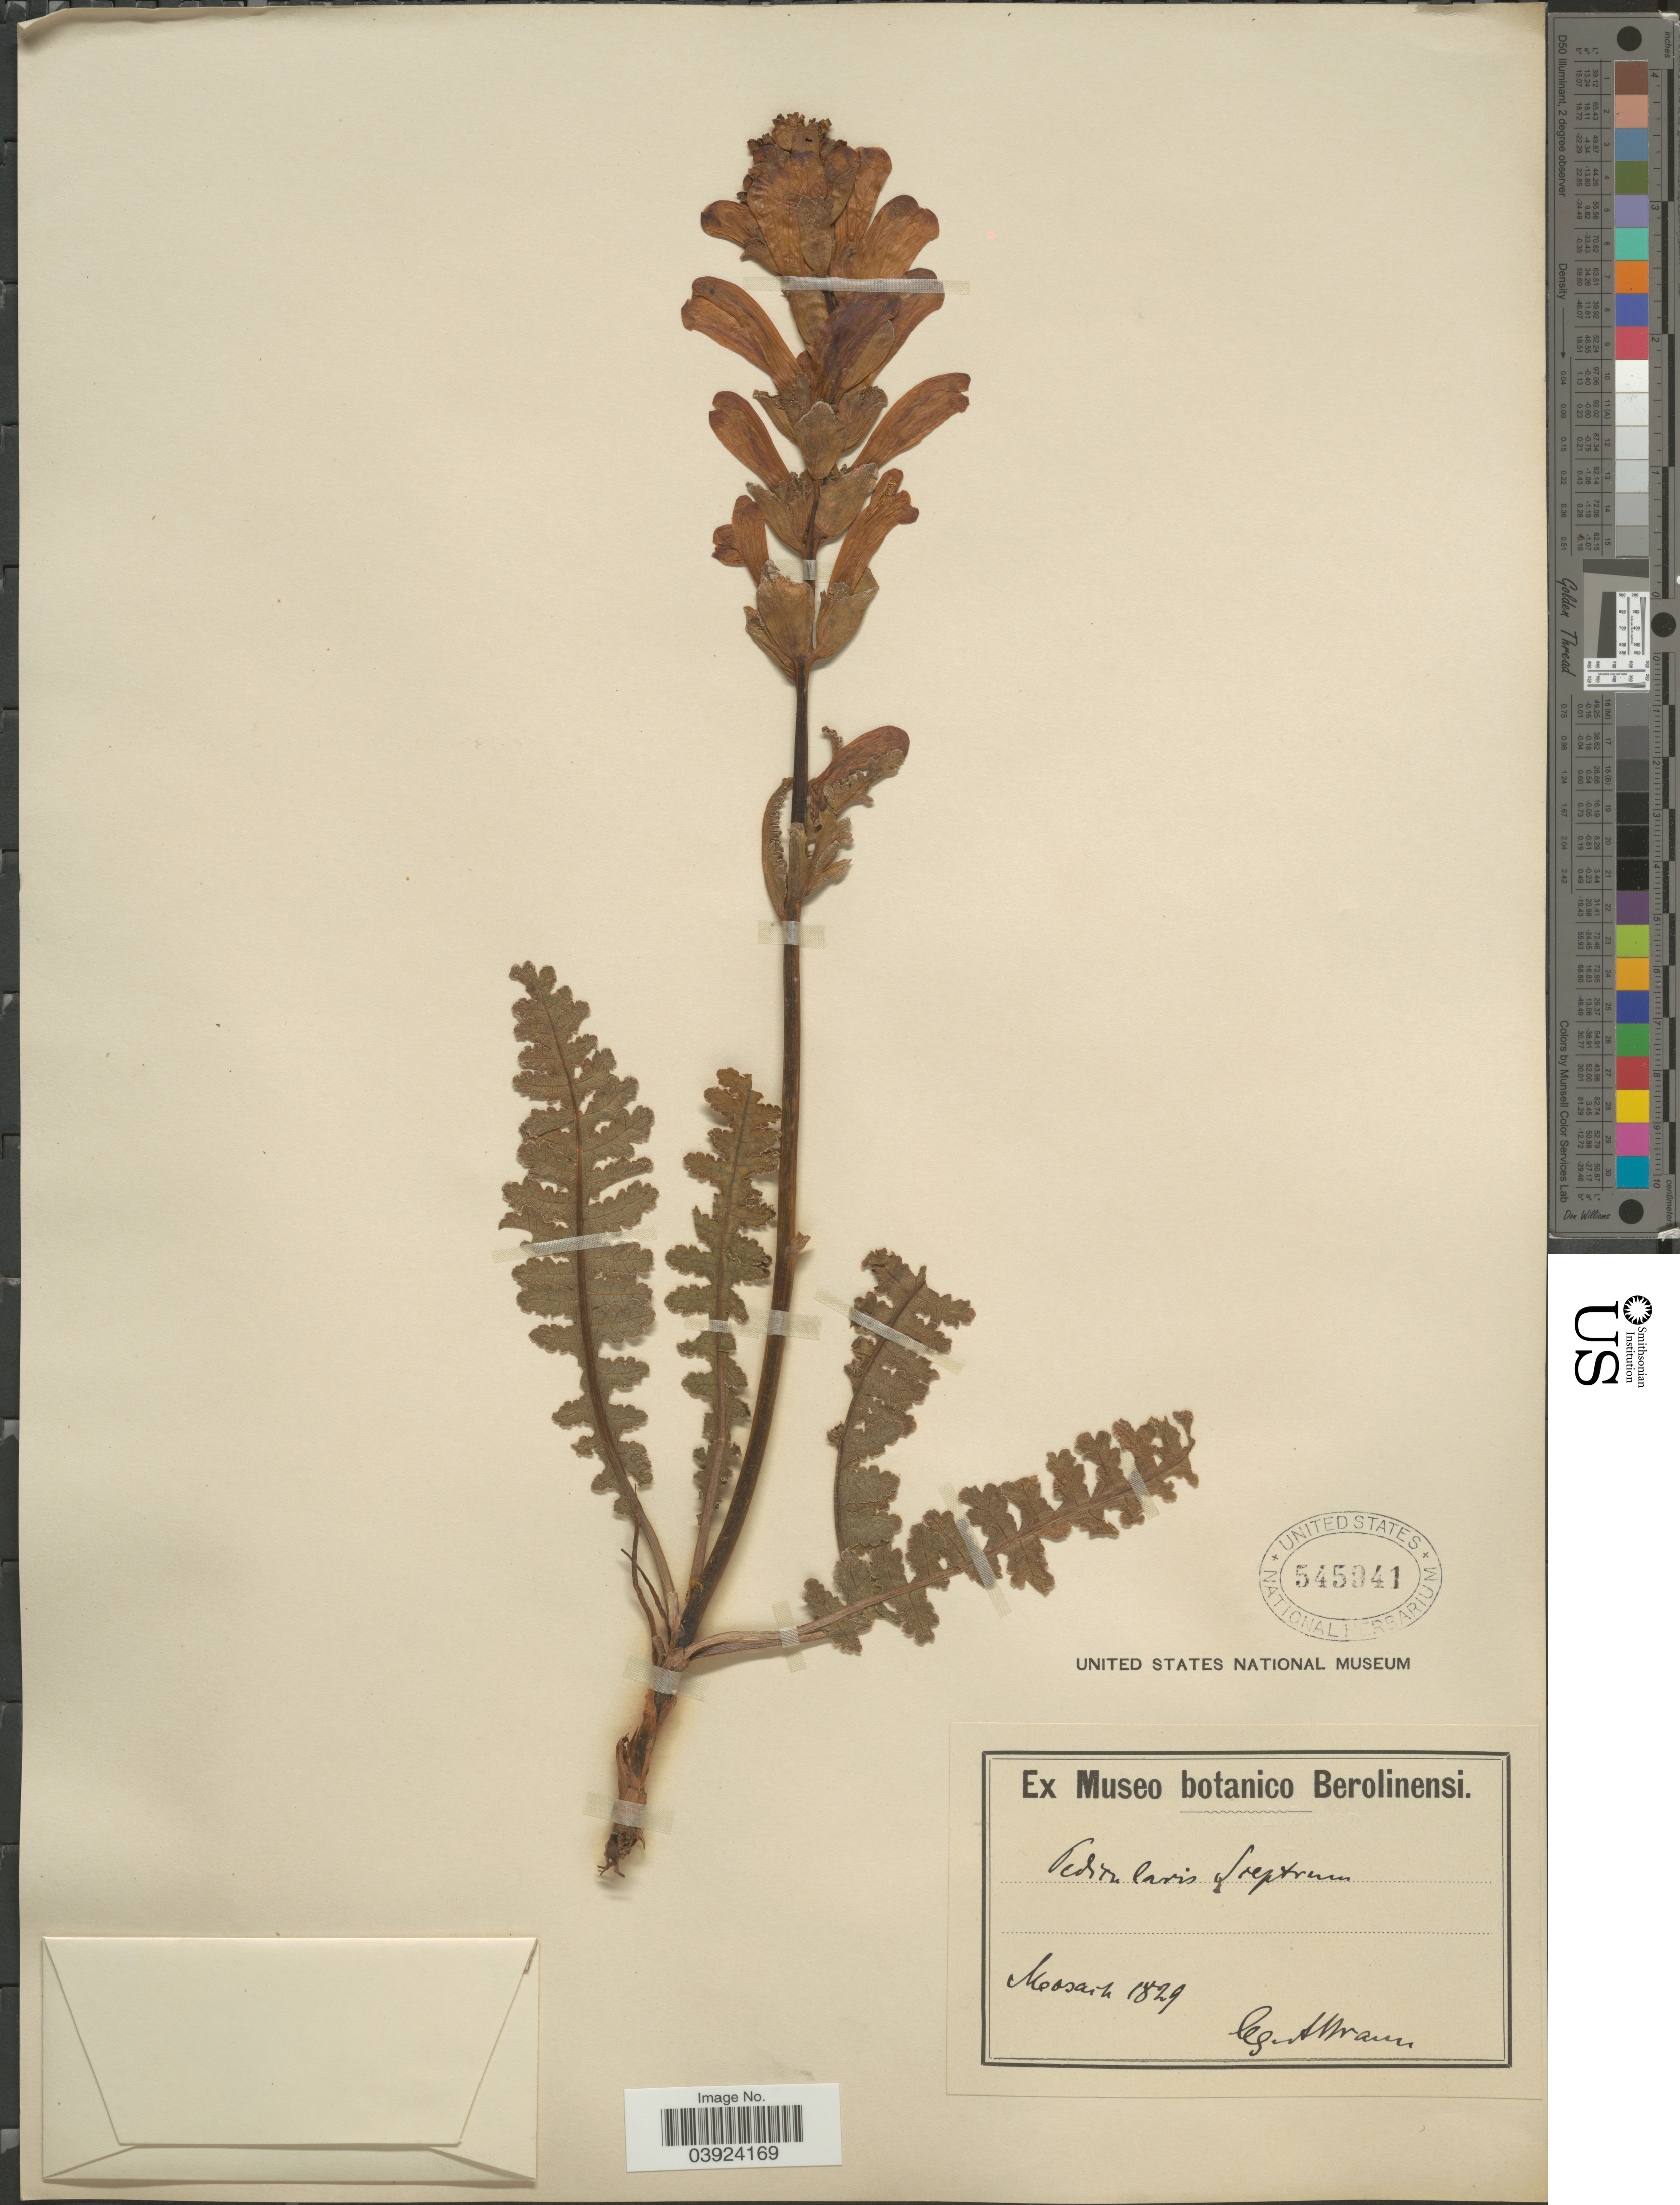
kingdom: Plantae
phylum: Tracheophyta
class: Magnoliopsida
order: Lamiales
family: Orobanchaceae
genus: Pedicularis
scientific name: Pedicularis sceptrum-carolinum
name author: L.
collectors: A. Braun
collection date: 1829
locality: Meosaih.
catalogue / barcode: US 545041